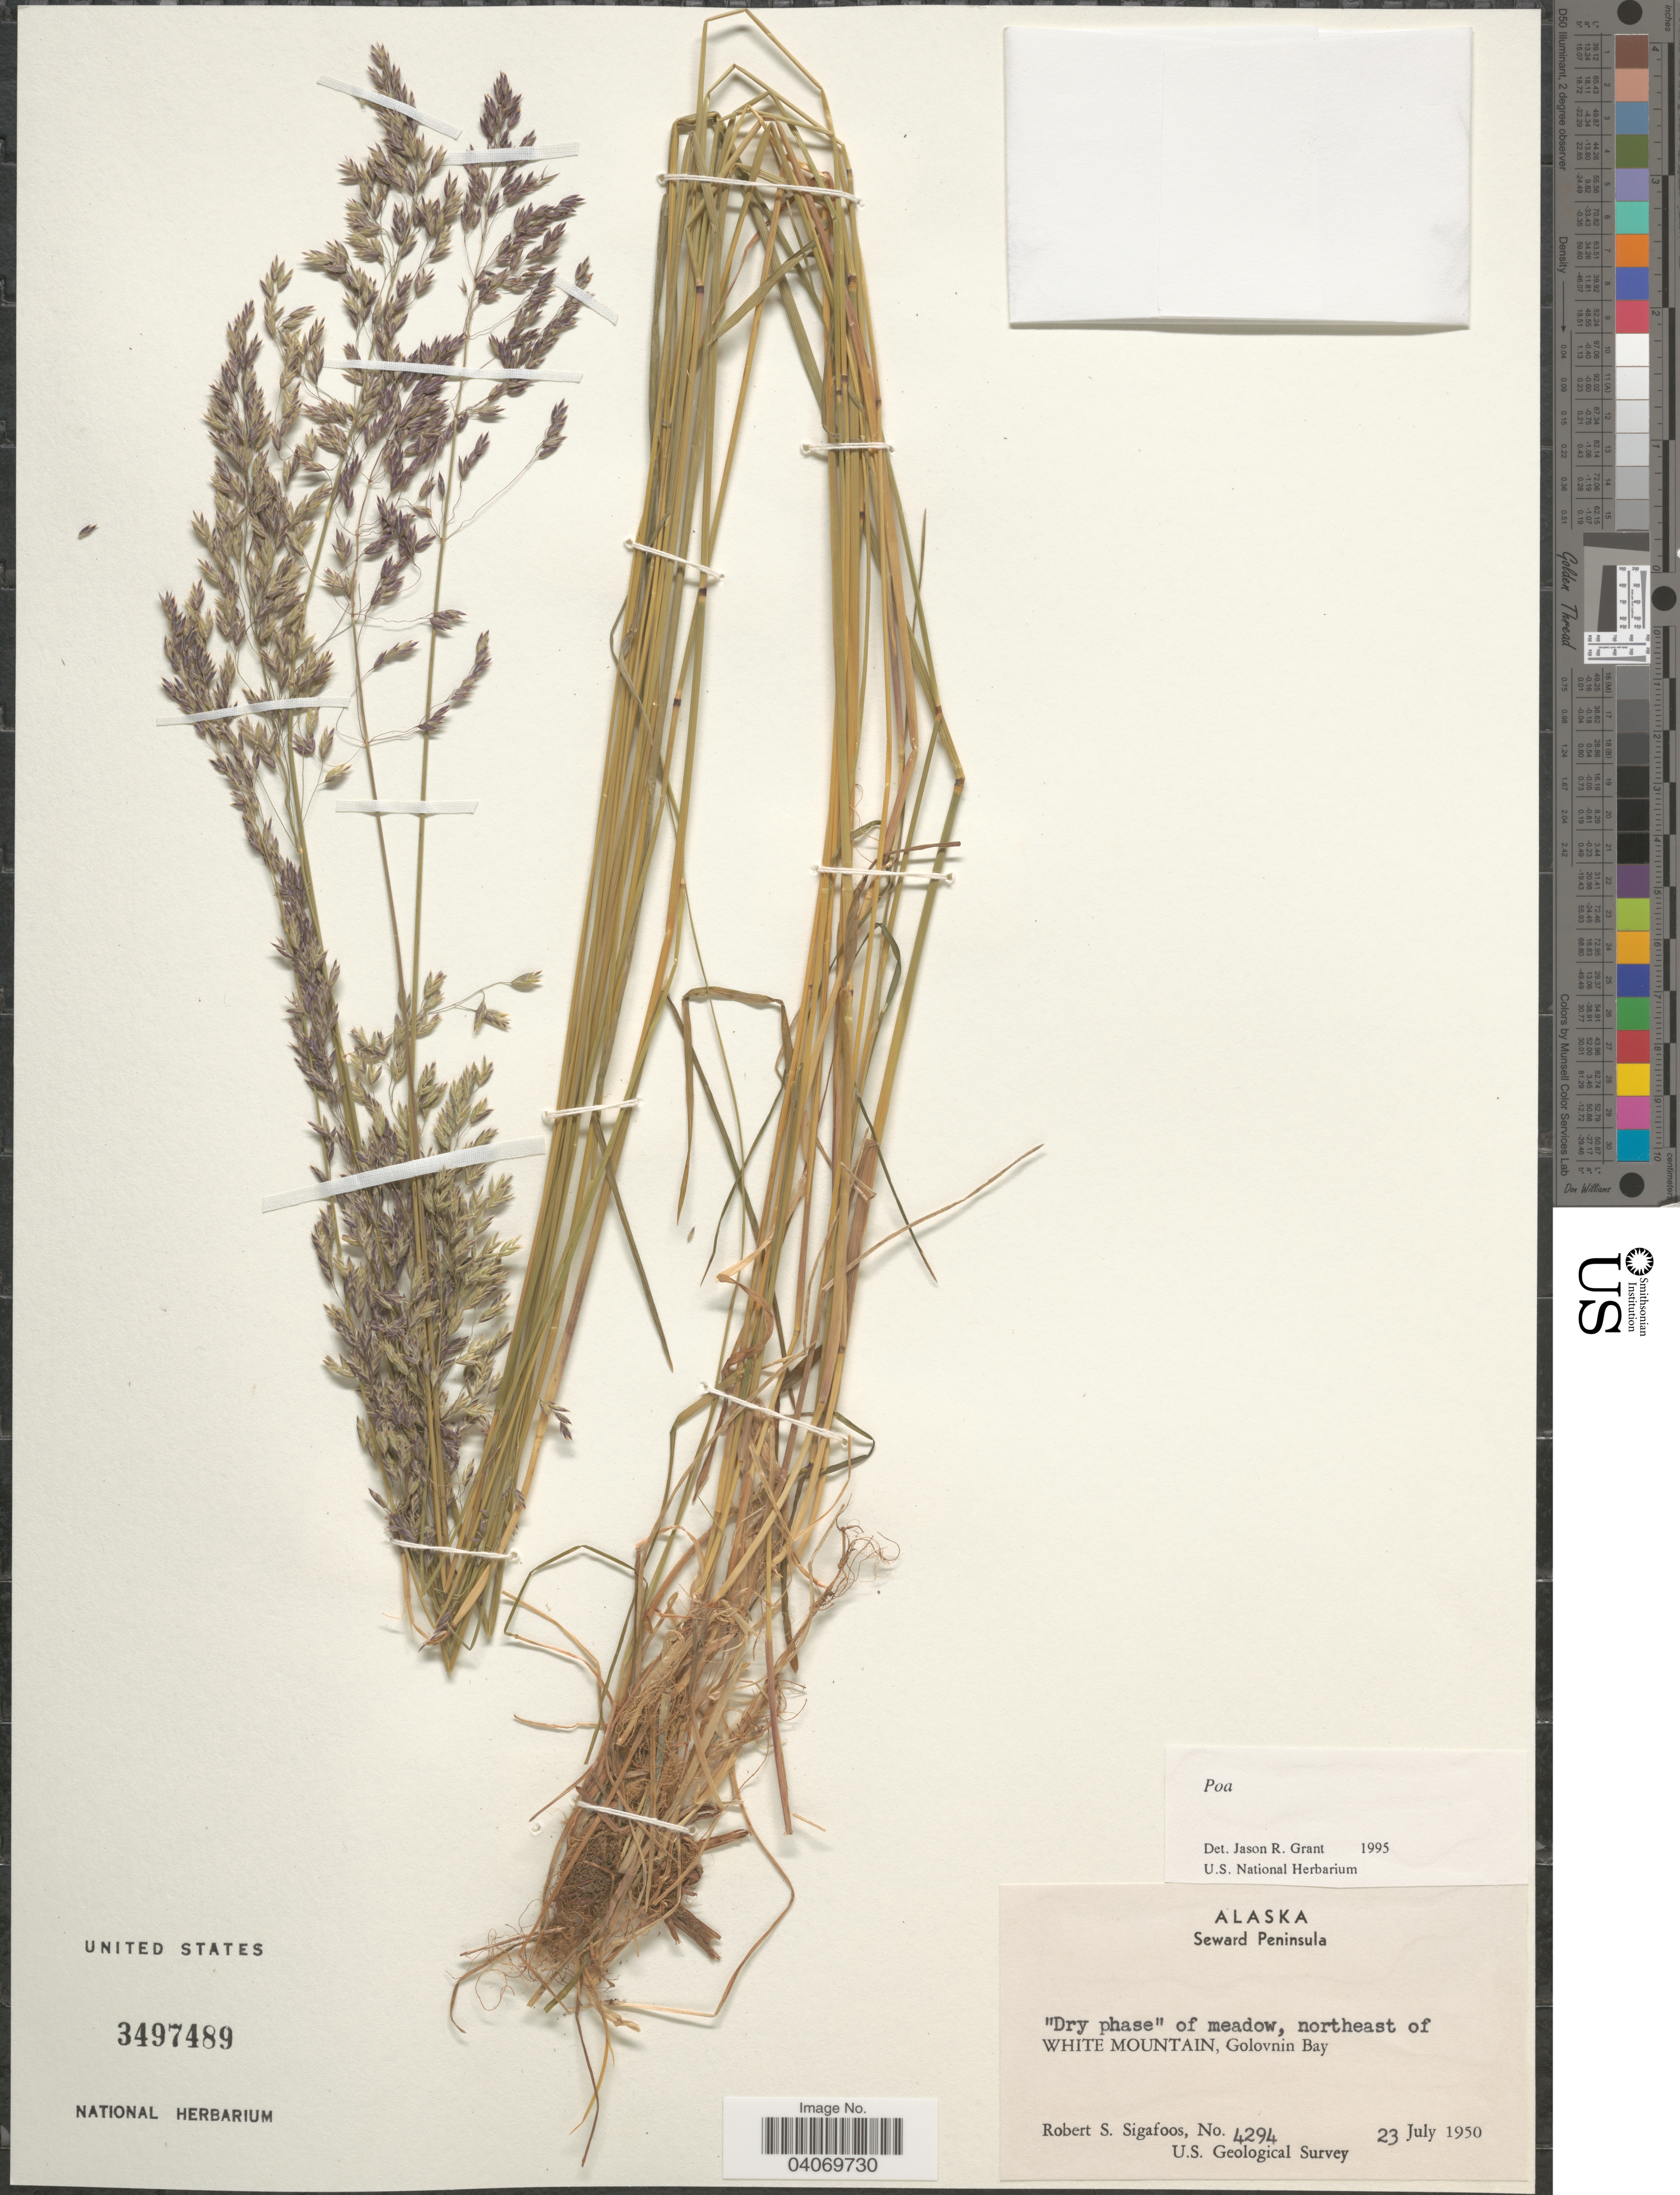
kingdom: Plantae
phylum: Tracheophyta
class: Liliopsida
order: Poales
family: Poaceae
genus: Poa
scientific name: Poa sp.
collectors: R. Sigafoos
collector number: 4294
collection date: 1950-07-23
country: United States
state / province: Alaska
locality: Seward Peninsula. "Dry phase" of meadow, northeast of White Mountain, Golovnin Bay. U.S. Geological Survey.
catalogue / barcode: US 3497489